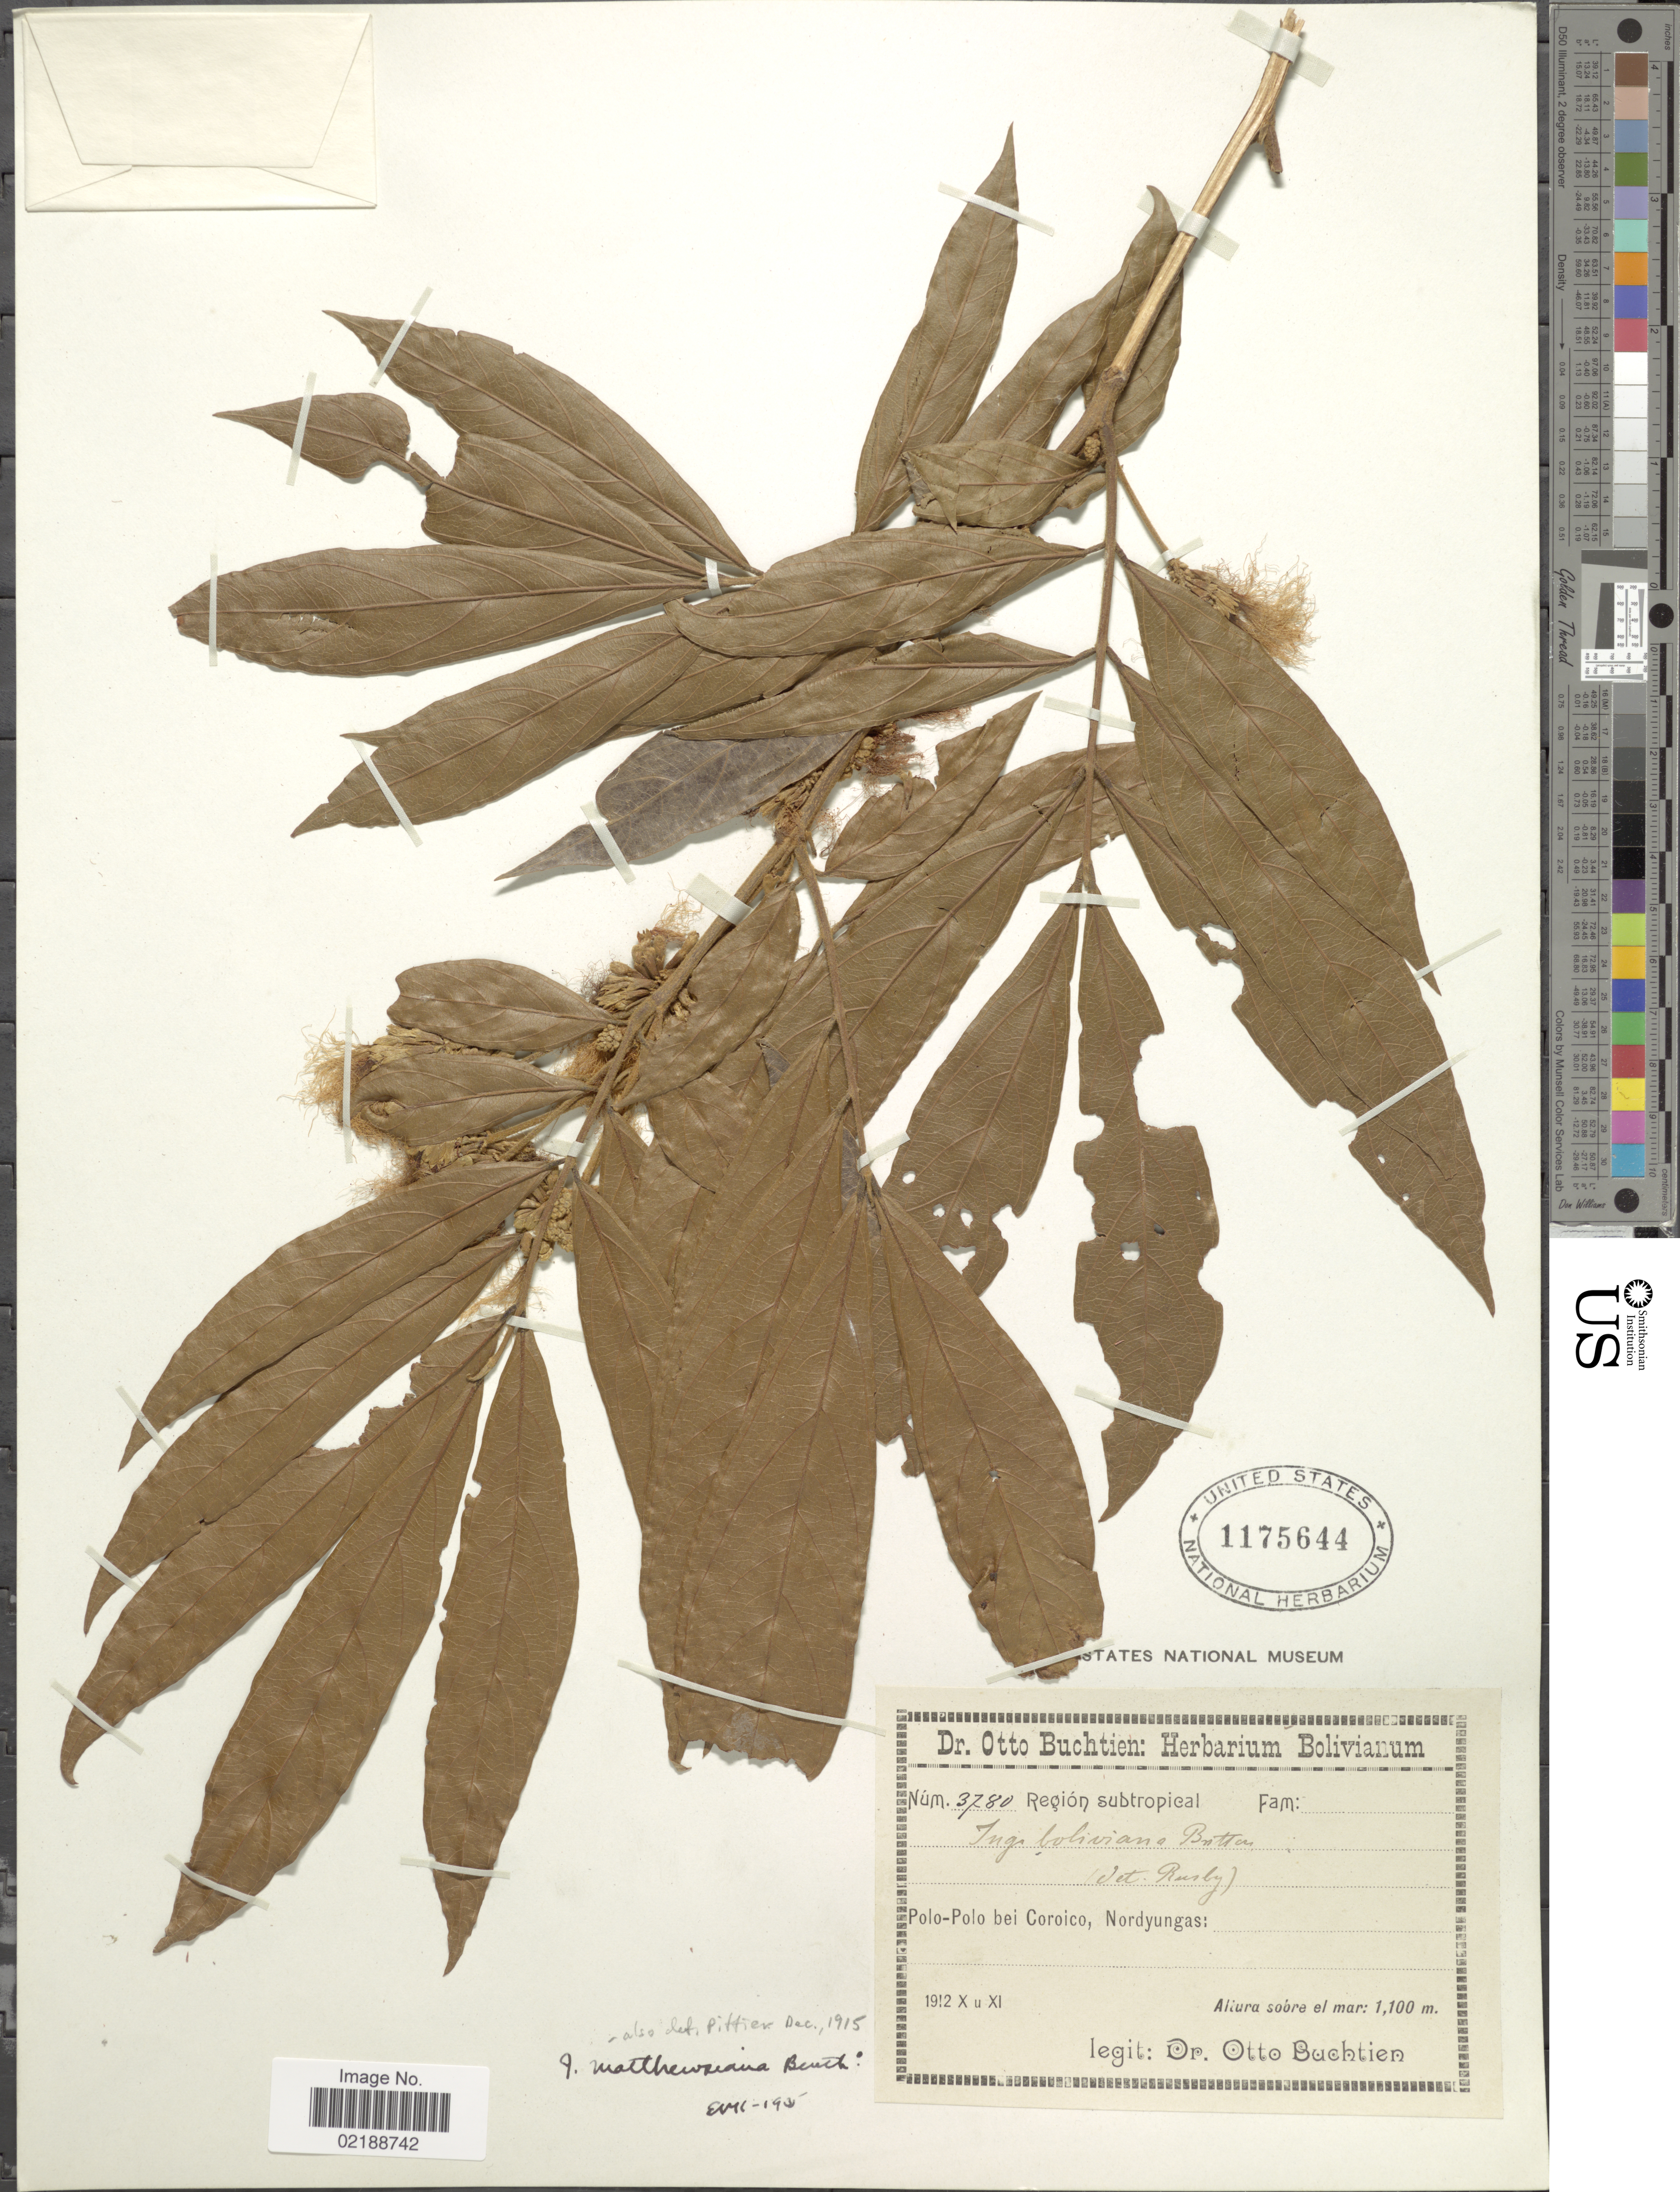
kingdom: Plantae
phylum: Tracheophyta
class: Magnoliopsida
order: Fabales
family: Fabaceae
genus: Inga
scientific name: Inga nobilis subsp. nobilis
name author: Willd.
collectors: O. Buchtien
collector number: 3780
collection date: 1912-10/1912-11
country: Bolivia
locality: Polo-Polo bei Coroico, Nordyungas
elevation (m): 1100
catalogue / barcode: US 1175644